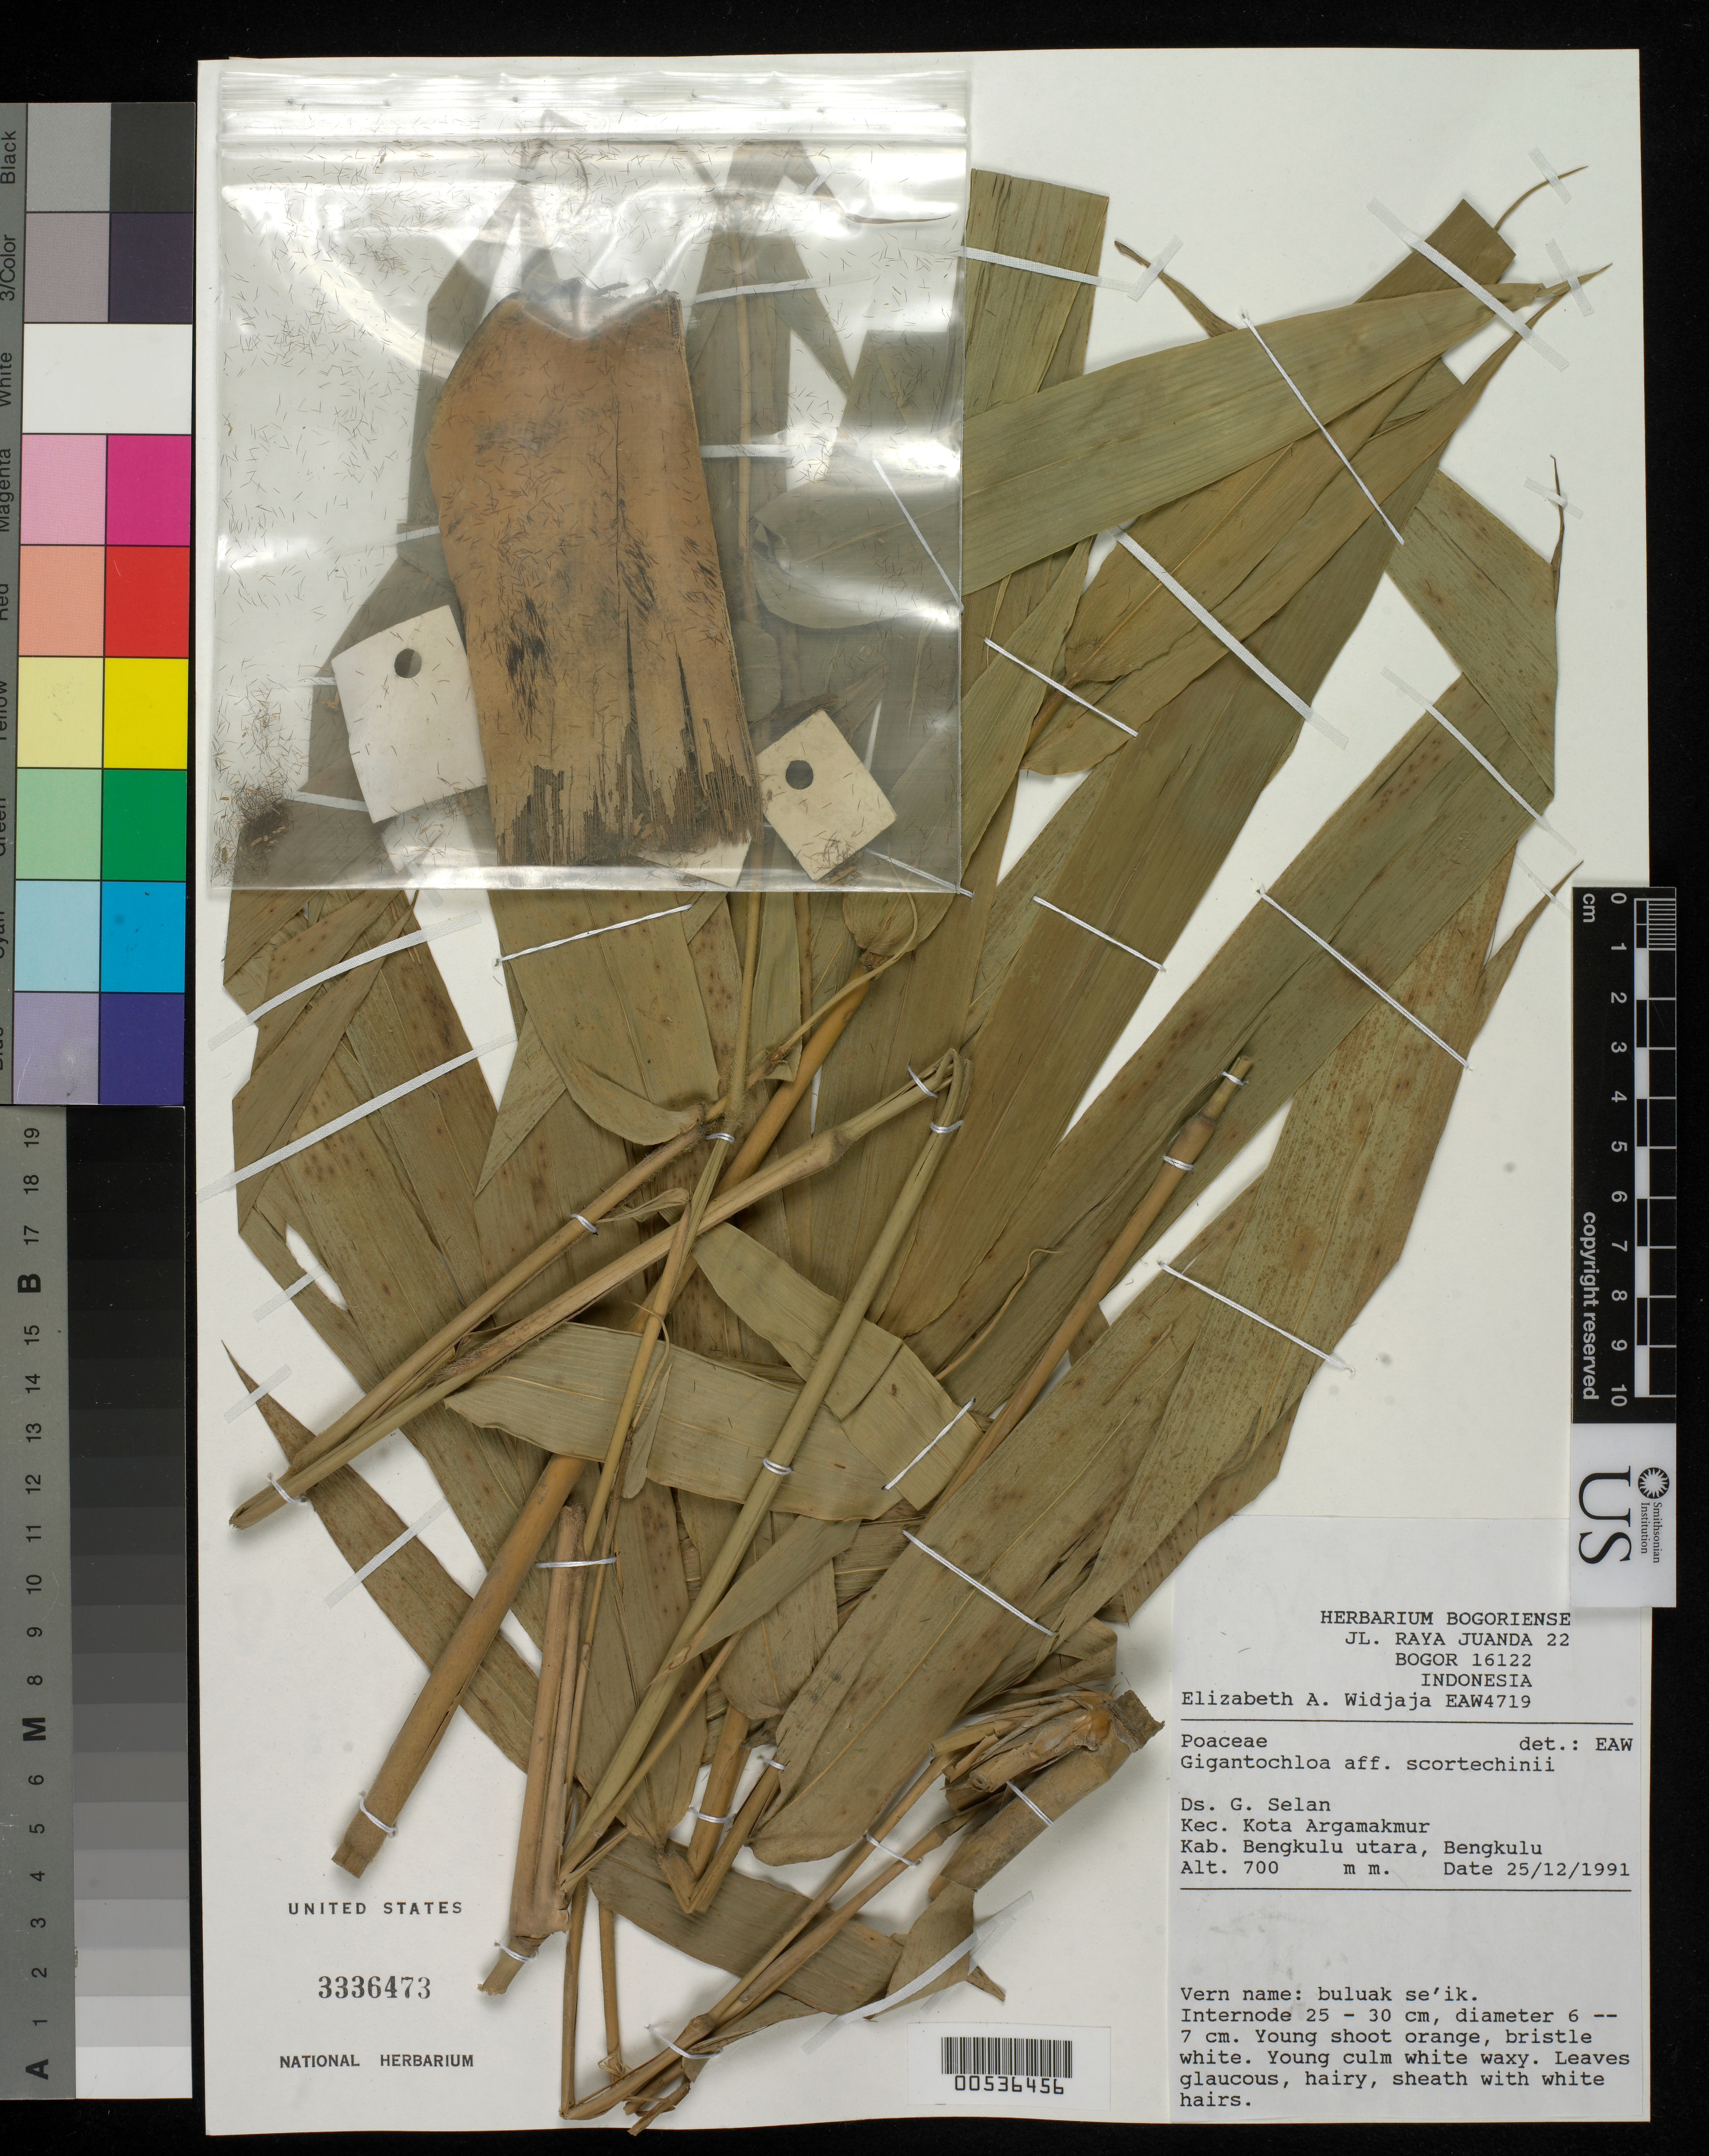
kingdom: Plantae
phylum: Tracheophyta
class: Liliopsida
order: Poales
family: Poaceae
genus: Gigantochloa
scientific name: Gigantochloa scortechinii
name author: Gamble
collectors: E. A. Widjaja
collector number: Eaw4719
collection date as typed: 25 Dec 1991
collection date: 1991-12-25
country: Indonesia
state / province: Sumatra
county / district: Bengkulu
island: Sumatra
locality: Kota Argamakmur, Kuro Tidur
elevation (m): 700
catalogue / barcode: US 3336473